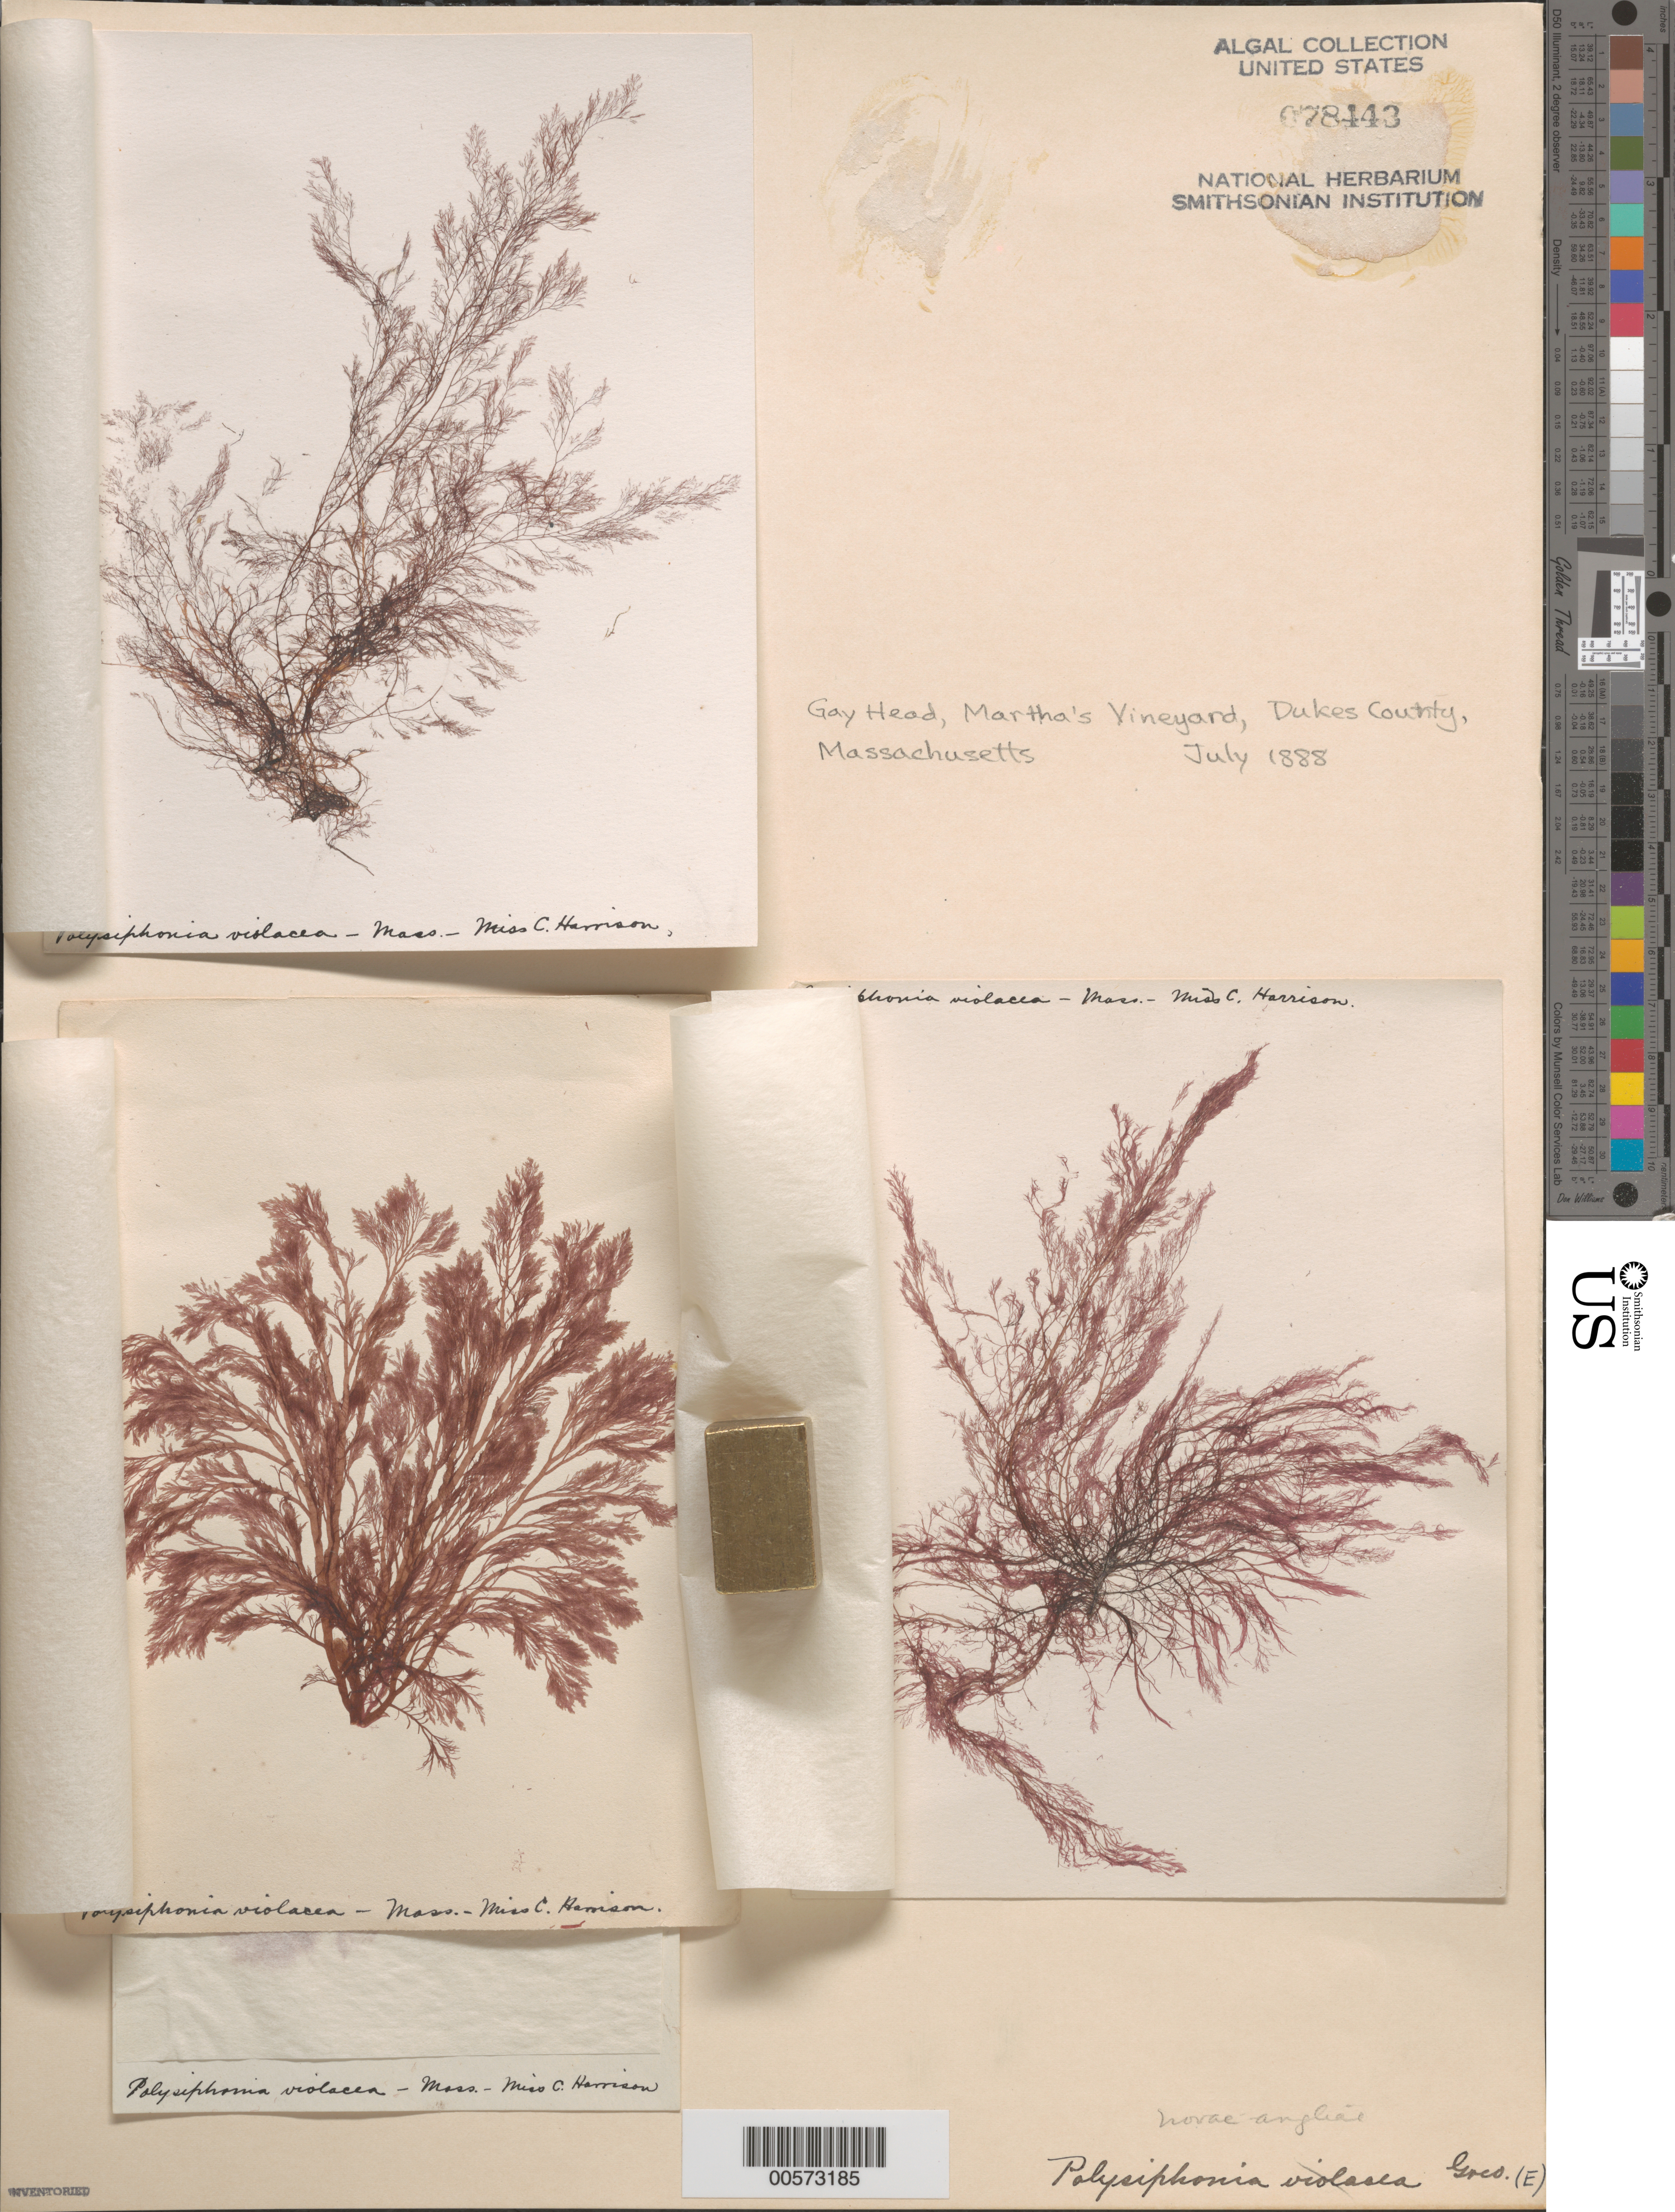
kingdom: Plantae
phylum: Rhodophyta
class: Florideophyceae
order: Ceramiales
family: Rhodomelaceae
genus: Melanothamnus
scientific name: Melanothamnus harveyi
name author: (Bailey) Diaz-Tapia & C.A. Maggs in Diaz-Tapia et al.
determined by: Algae name updating Project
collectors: C. Harrison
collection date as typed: Jul 1888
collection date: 1888-07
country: United States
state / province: Massachusetts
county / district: Dukes County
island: Martha's Vineyard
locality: Gay Head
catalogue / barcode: US 78443